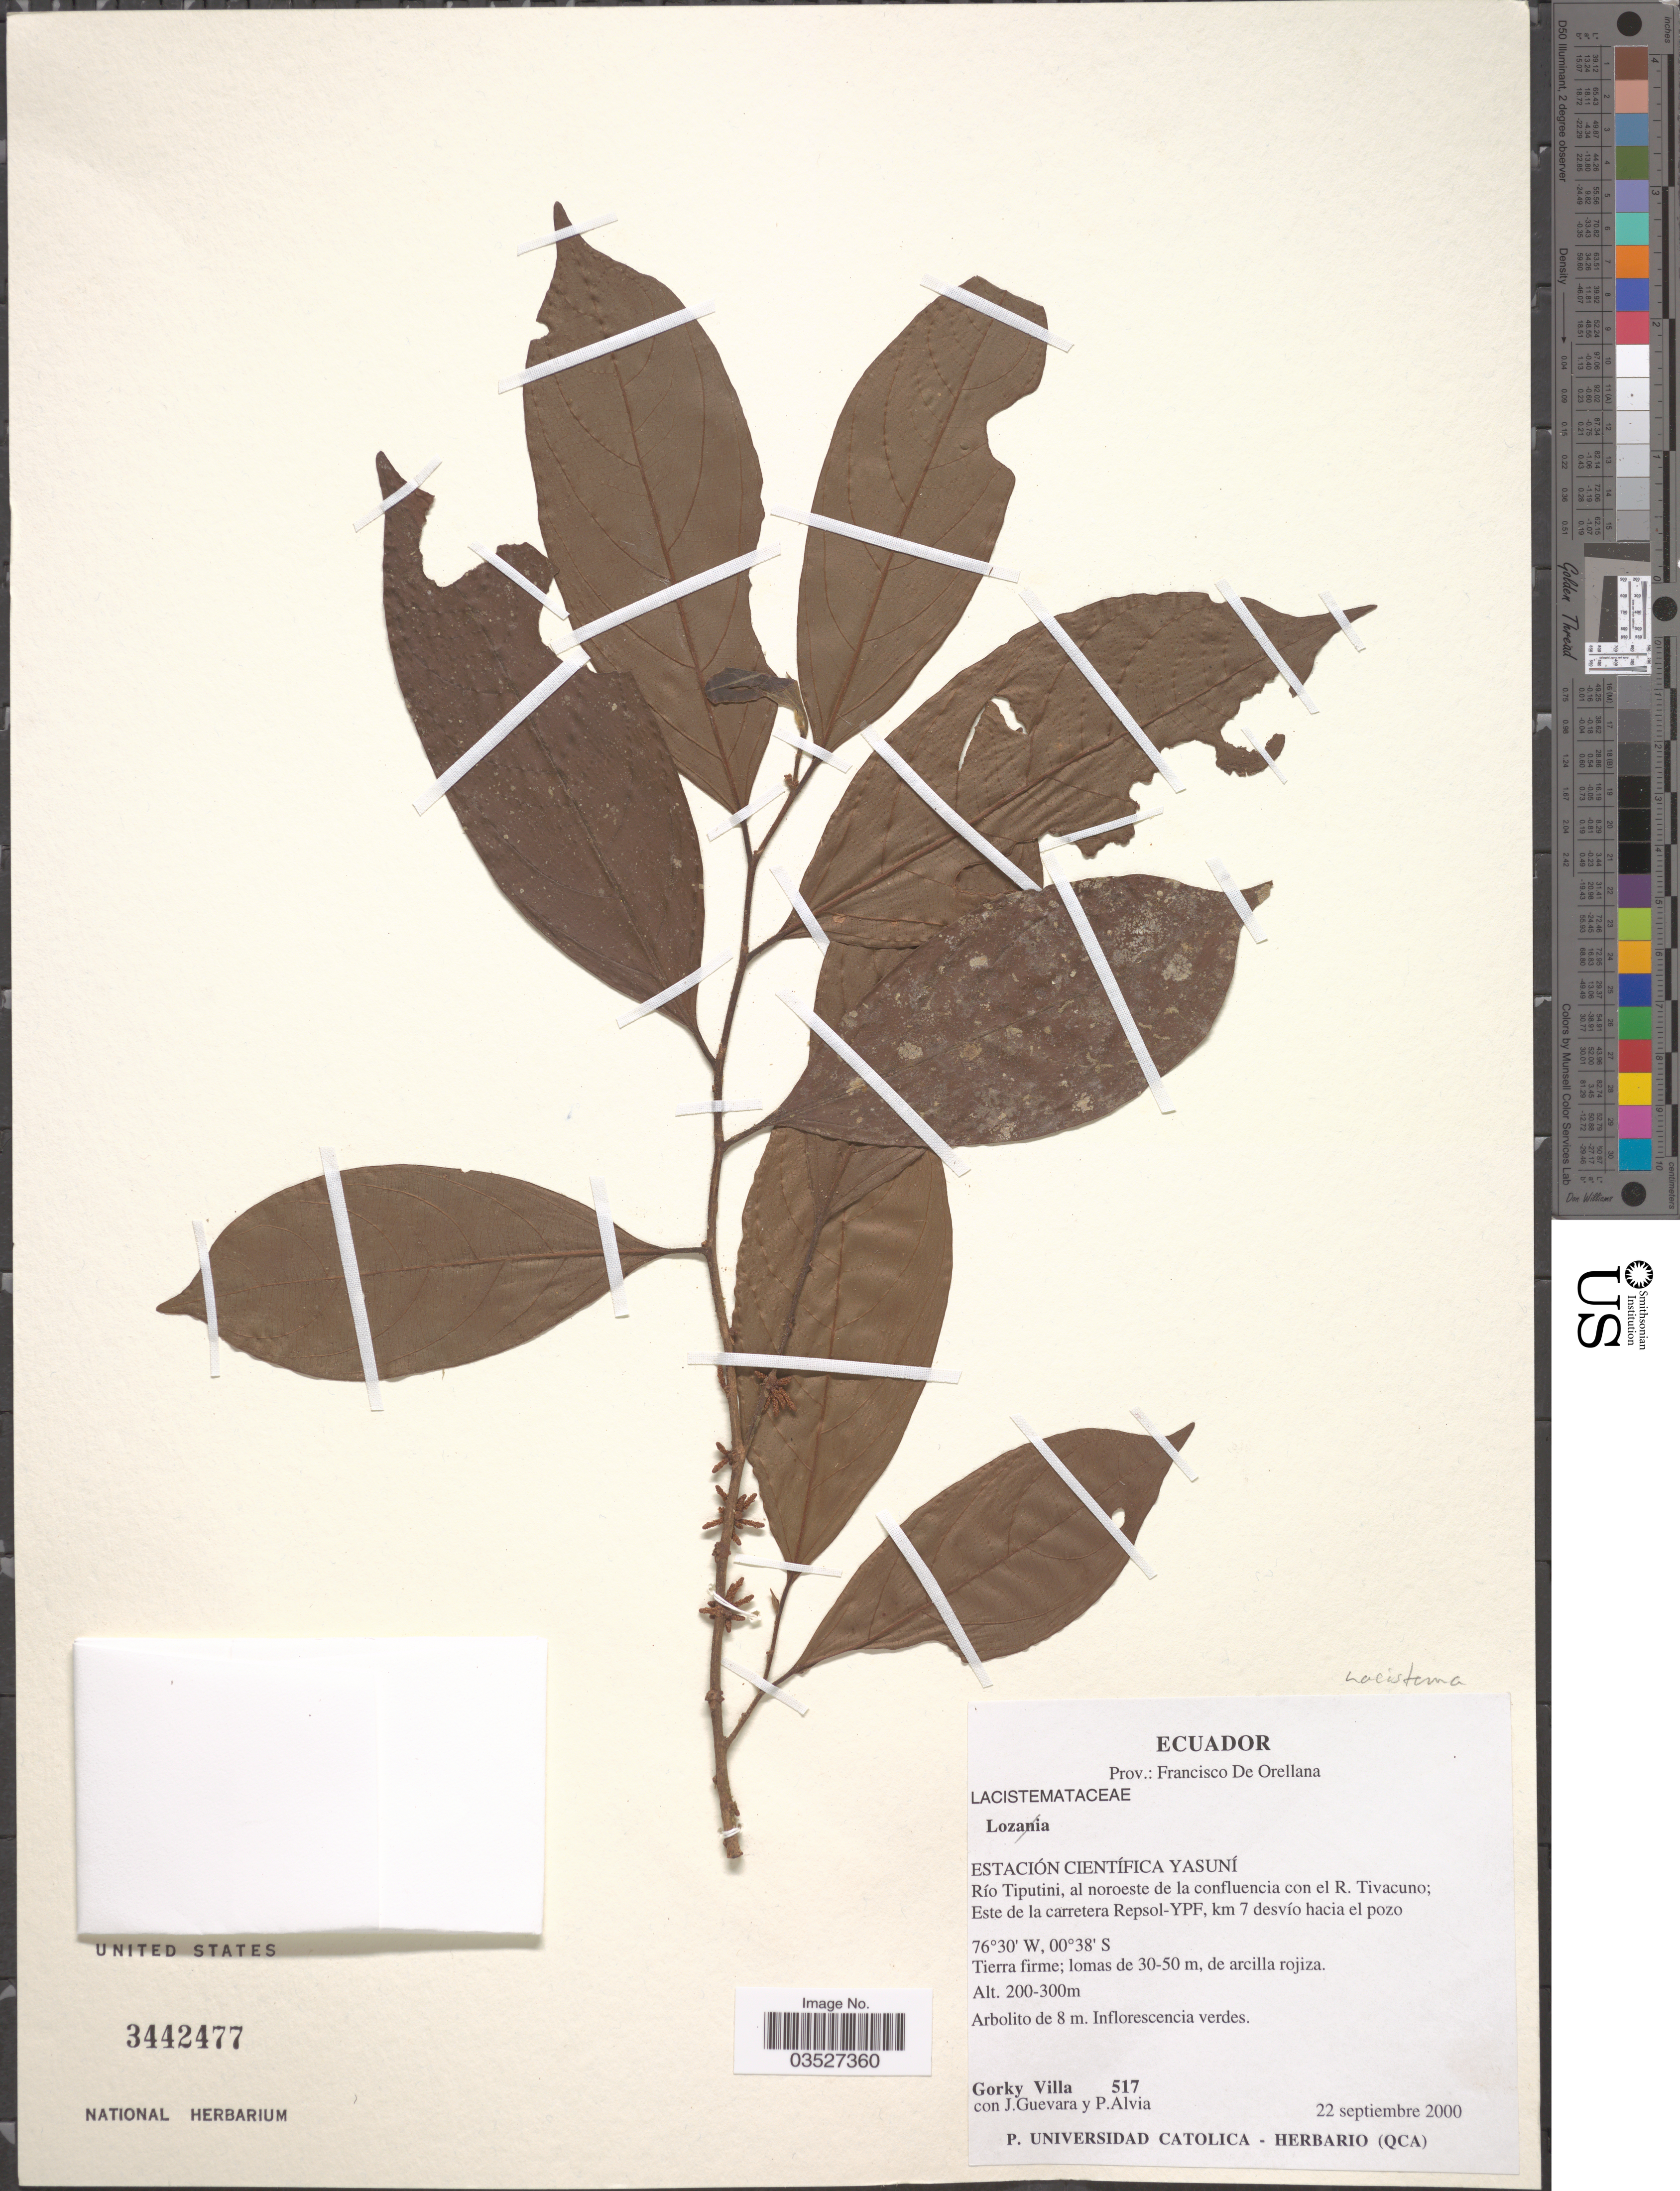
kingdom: Plantae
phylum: Tracheophyta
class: Magnoliopsida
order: Malpighiales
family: Lacistemataceae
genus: Lacistema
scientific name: Lacistema sp.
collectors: G. Villa, J. Guevara & P. Alvia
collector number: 517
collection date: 2000-09-22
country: Ecuador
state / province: Orellana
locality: Prov.: Francisco De Orellana. Estación Científica Yasuní. Río Tiputini, al noroeste de la confluencia con el R. Tivacuno; Este de la carretera Repsol-YPF, km 7 desvío hacia el pozo.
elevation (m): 200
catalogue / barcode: US 3442477